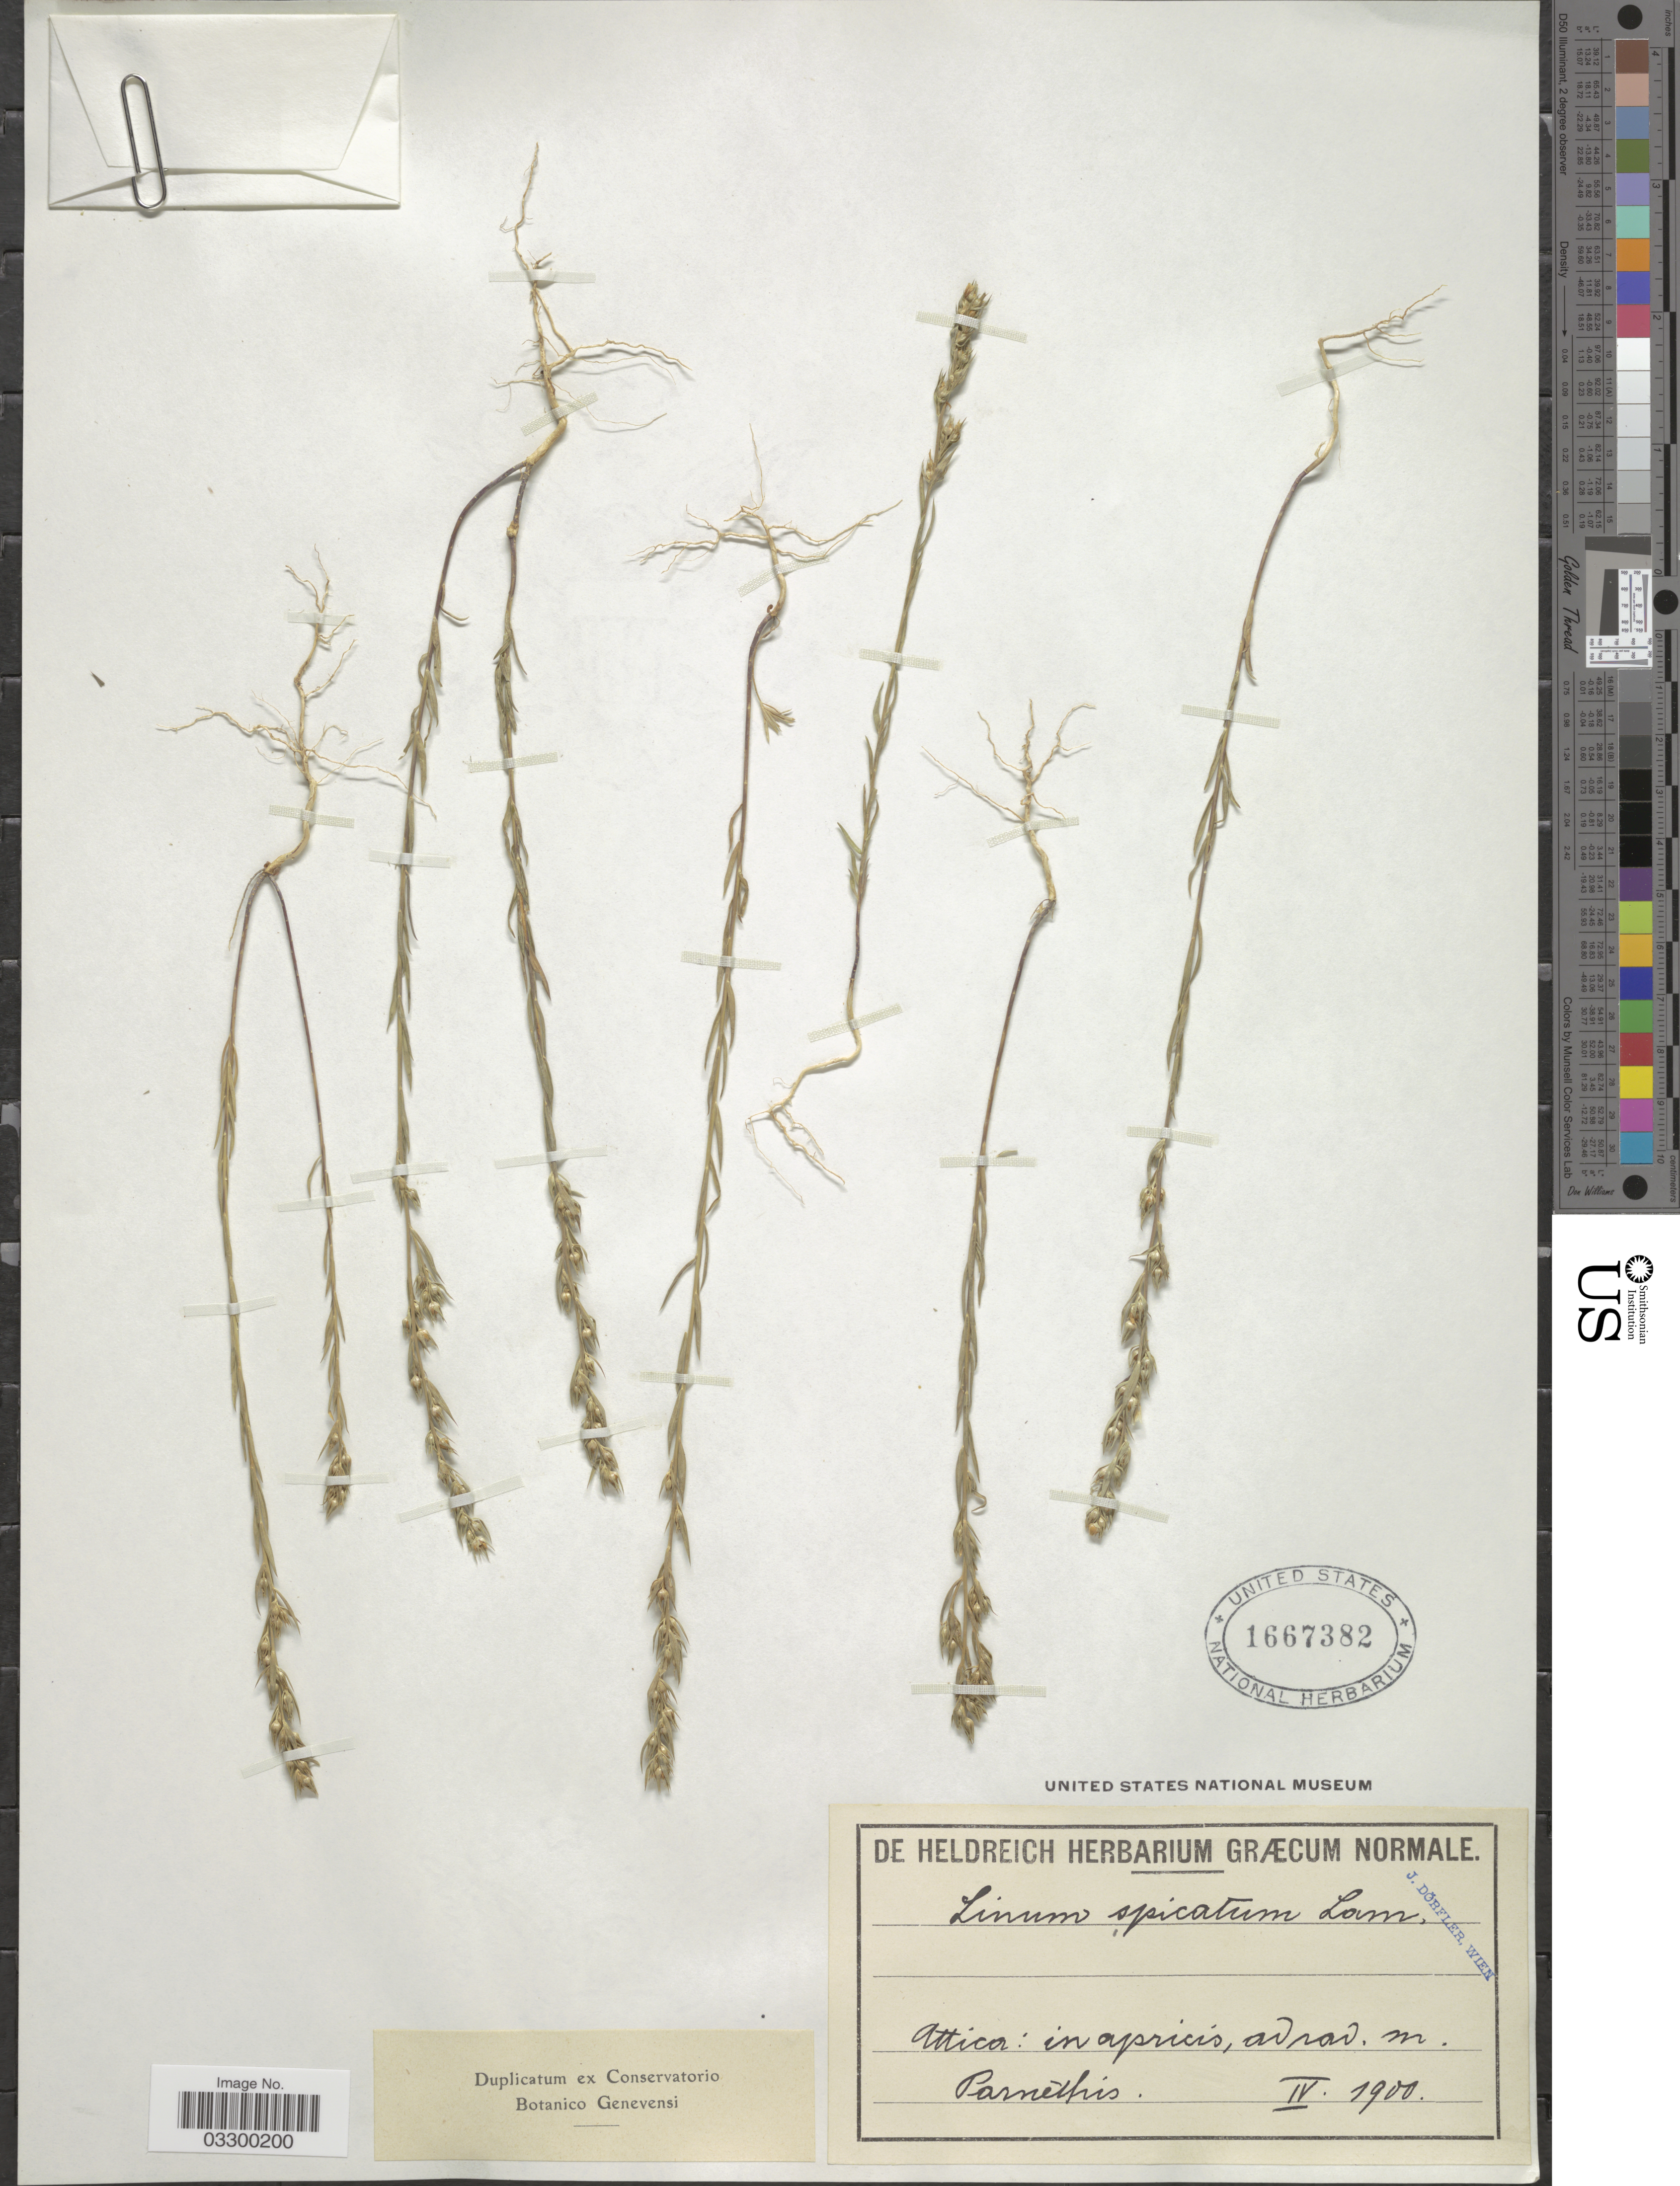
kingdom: Plantae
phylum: Tracheophyta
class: Magnoliopsida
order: Malpighiales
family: Linaceae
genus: Linum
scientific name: Linum spicatum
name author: Pers.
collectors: ex herb. De Heldreich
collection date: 1900-04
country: Greece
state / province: Attica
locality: Ad. rad. m. Parnassus.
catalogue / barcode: US 1667382